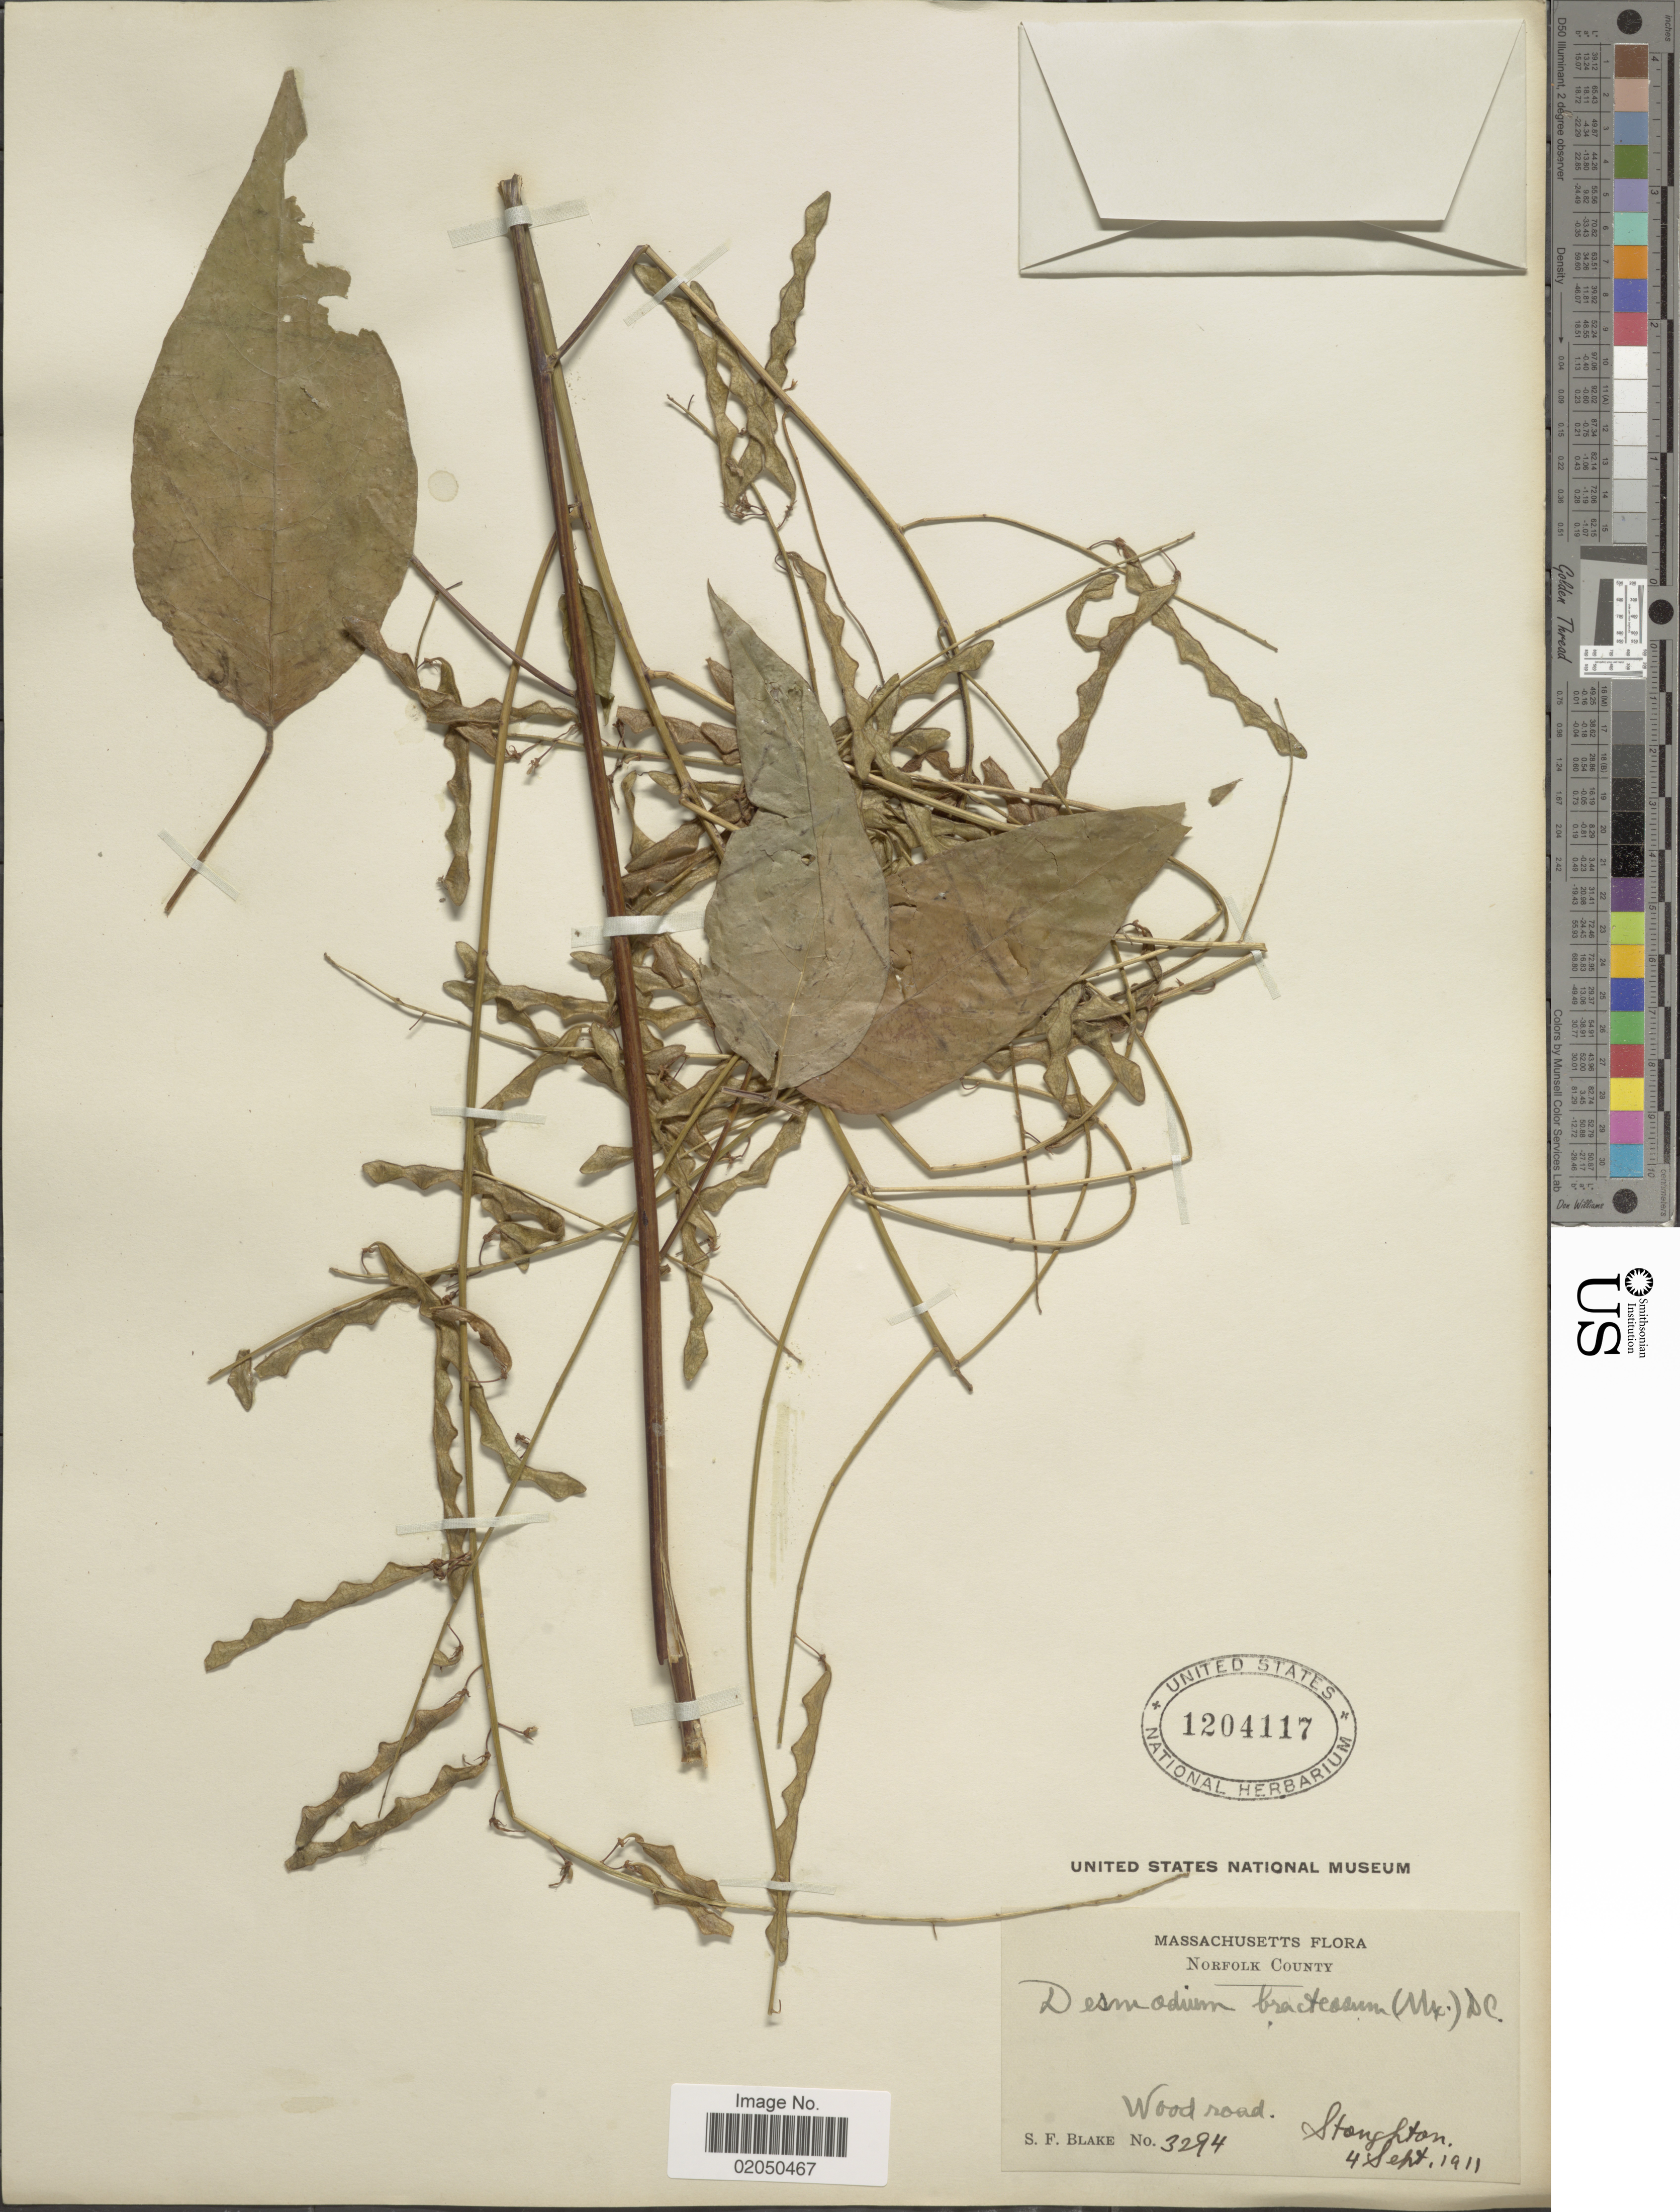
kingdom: Plantae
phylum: Tracheophyta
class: Magnoliopsida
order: Fabales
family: Fabaceae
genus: Desmodium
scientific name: Desmodium cuspidatum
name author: (Muhl. ex Willd.) Loudon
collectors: S. Blake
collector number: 3294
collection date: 1911-09-04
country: United States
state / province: Massachusetts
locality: Norfolk County, Stoughton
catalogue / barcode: US 1204117